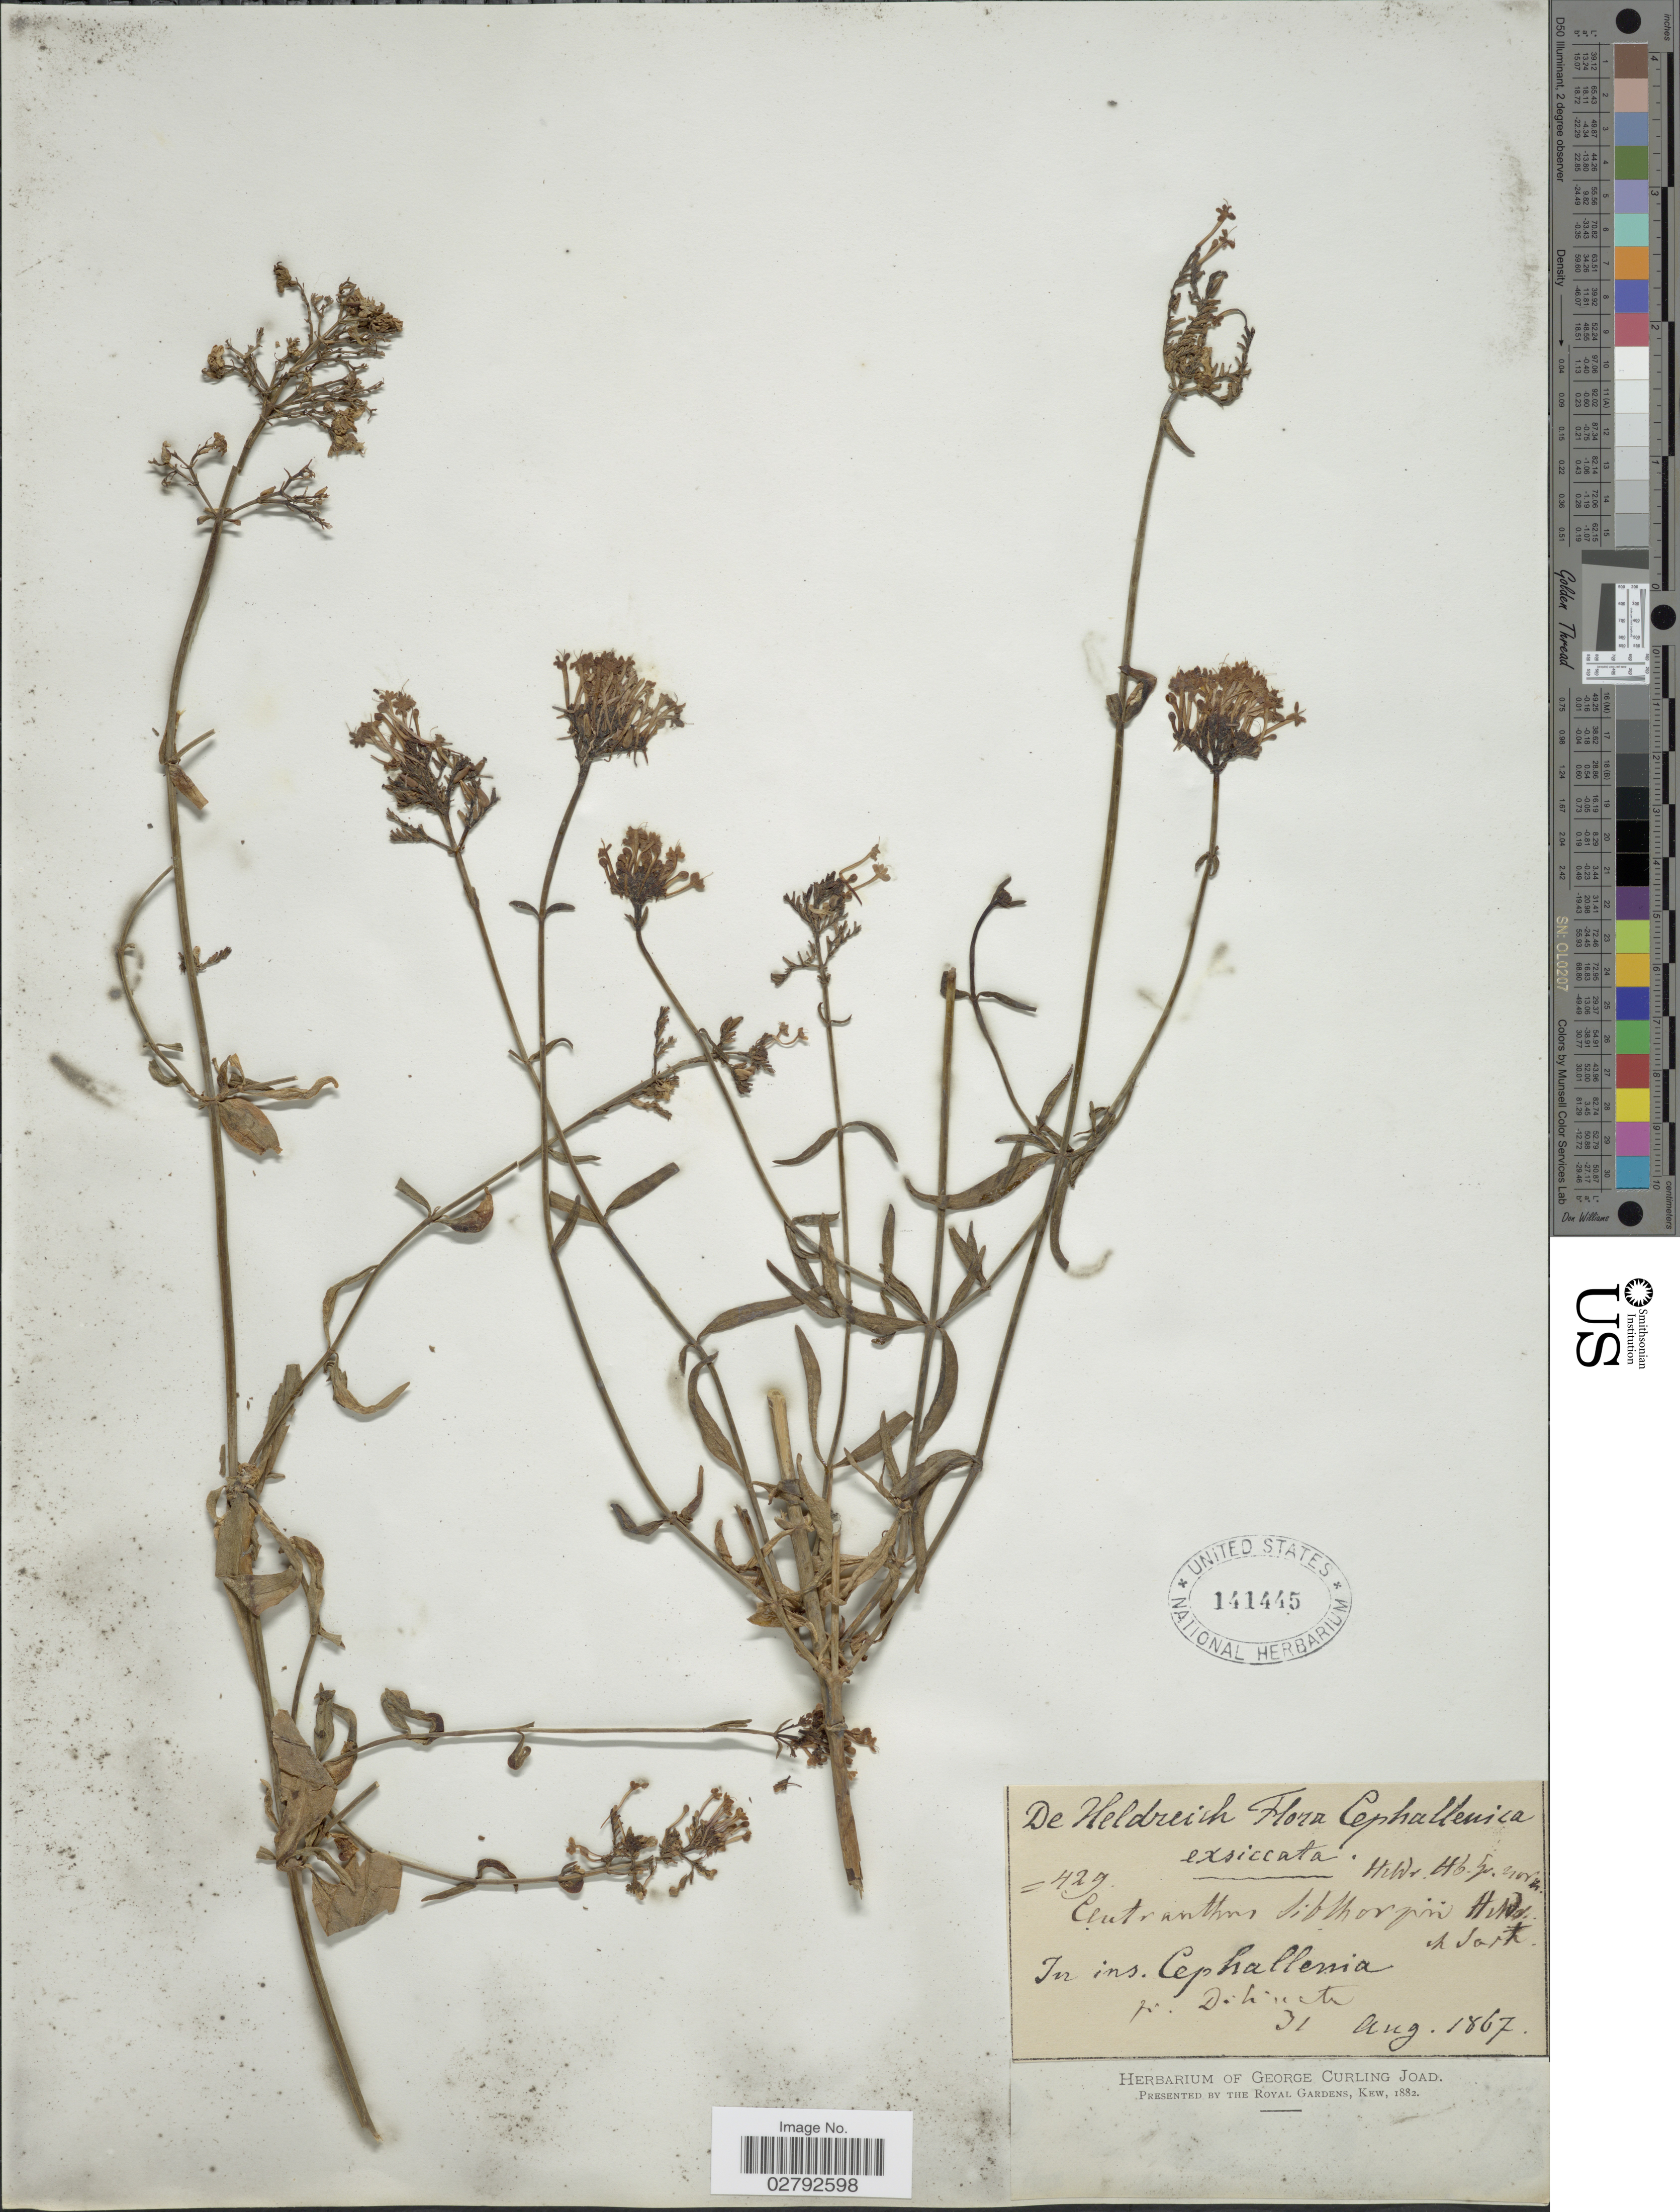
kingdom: Plantae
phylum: Tracheophyta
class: Magnoliopsida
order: Dipsacales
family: Caprifoliaceae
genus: Centranthus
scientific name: Centranthus sibthorpii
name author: Heldr. & Sart. ex Boiss.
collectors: -. De Heldreich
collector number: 429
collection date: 1867-08-31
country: Greece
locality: Cephallenica. In ins. Cephallenia fr. dilatatis.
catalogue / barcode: US 141445